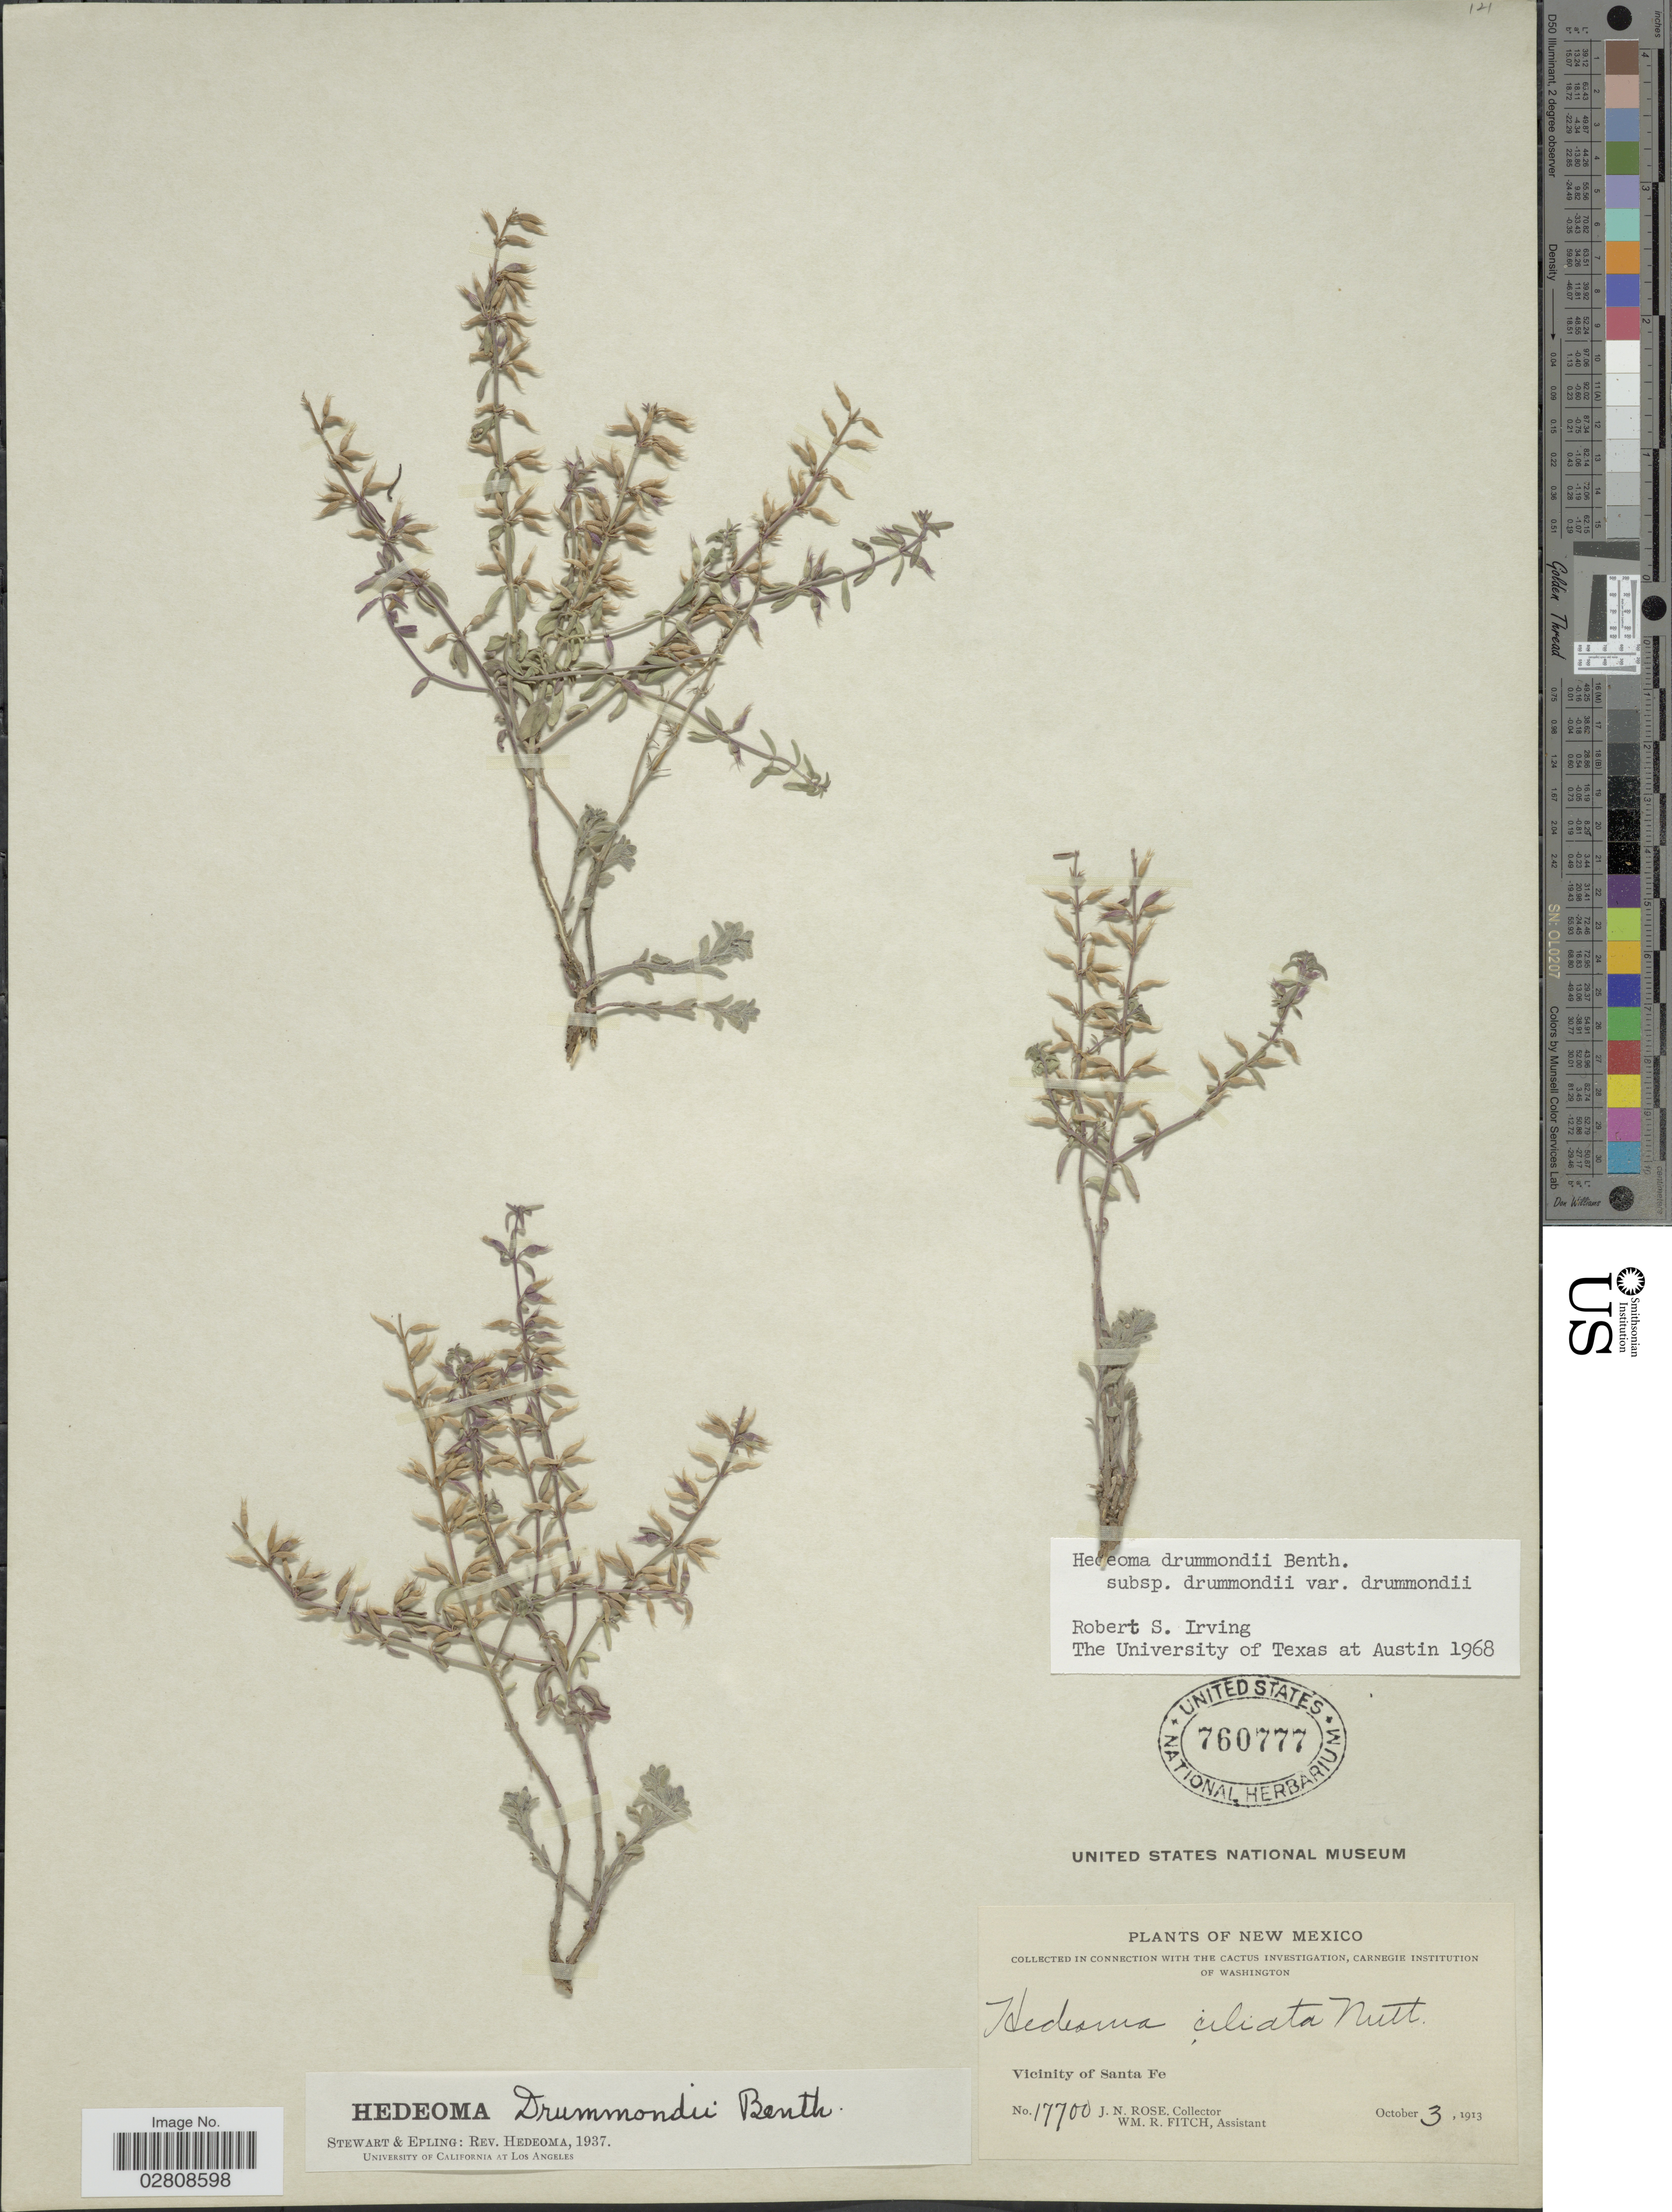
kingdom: Plantae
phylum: Tracheophyta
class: Magnoliopsida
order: Lamiales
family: Lamiaceae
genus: Hedeoma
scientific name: Hedeoma drummondii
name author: Benth.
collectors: J. N. Rose & W. R. Fitch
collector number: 17700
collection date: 1913-10-03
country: United States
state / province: New Mexico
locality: Vicinity of Santa Fe.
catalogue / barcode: US 760777